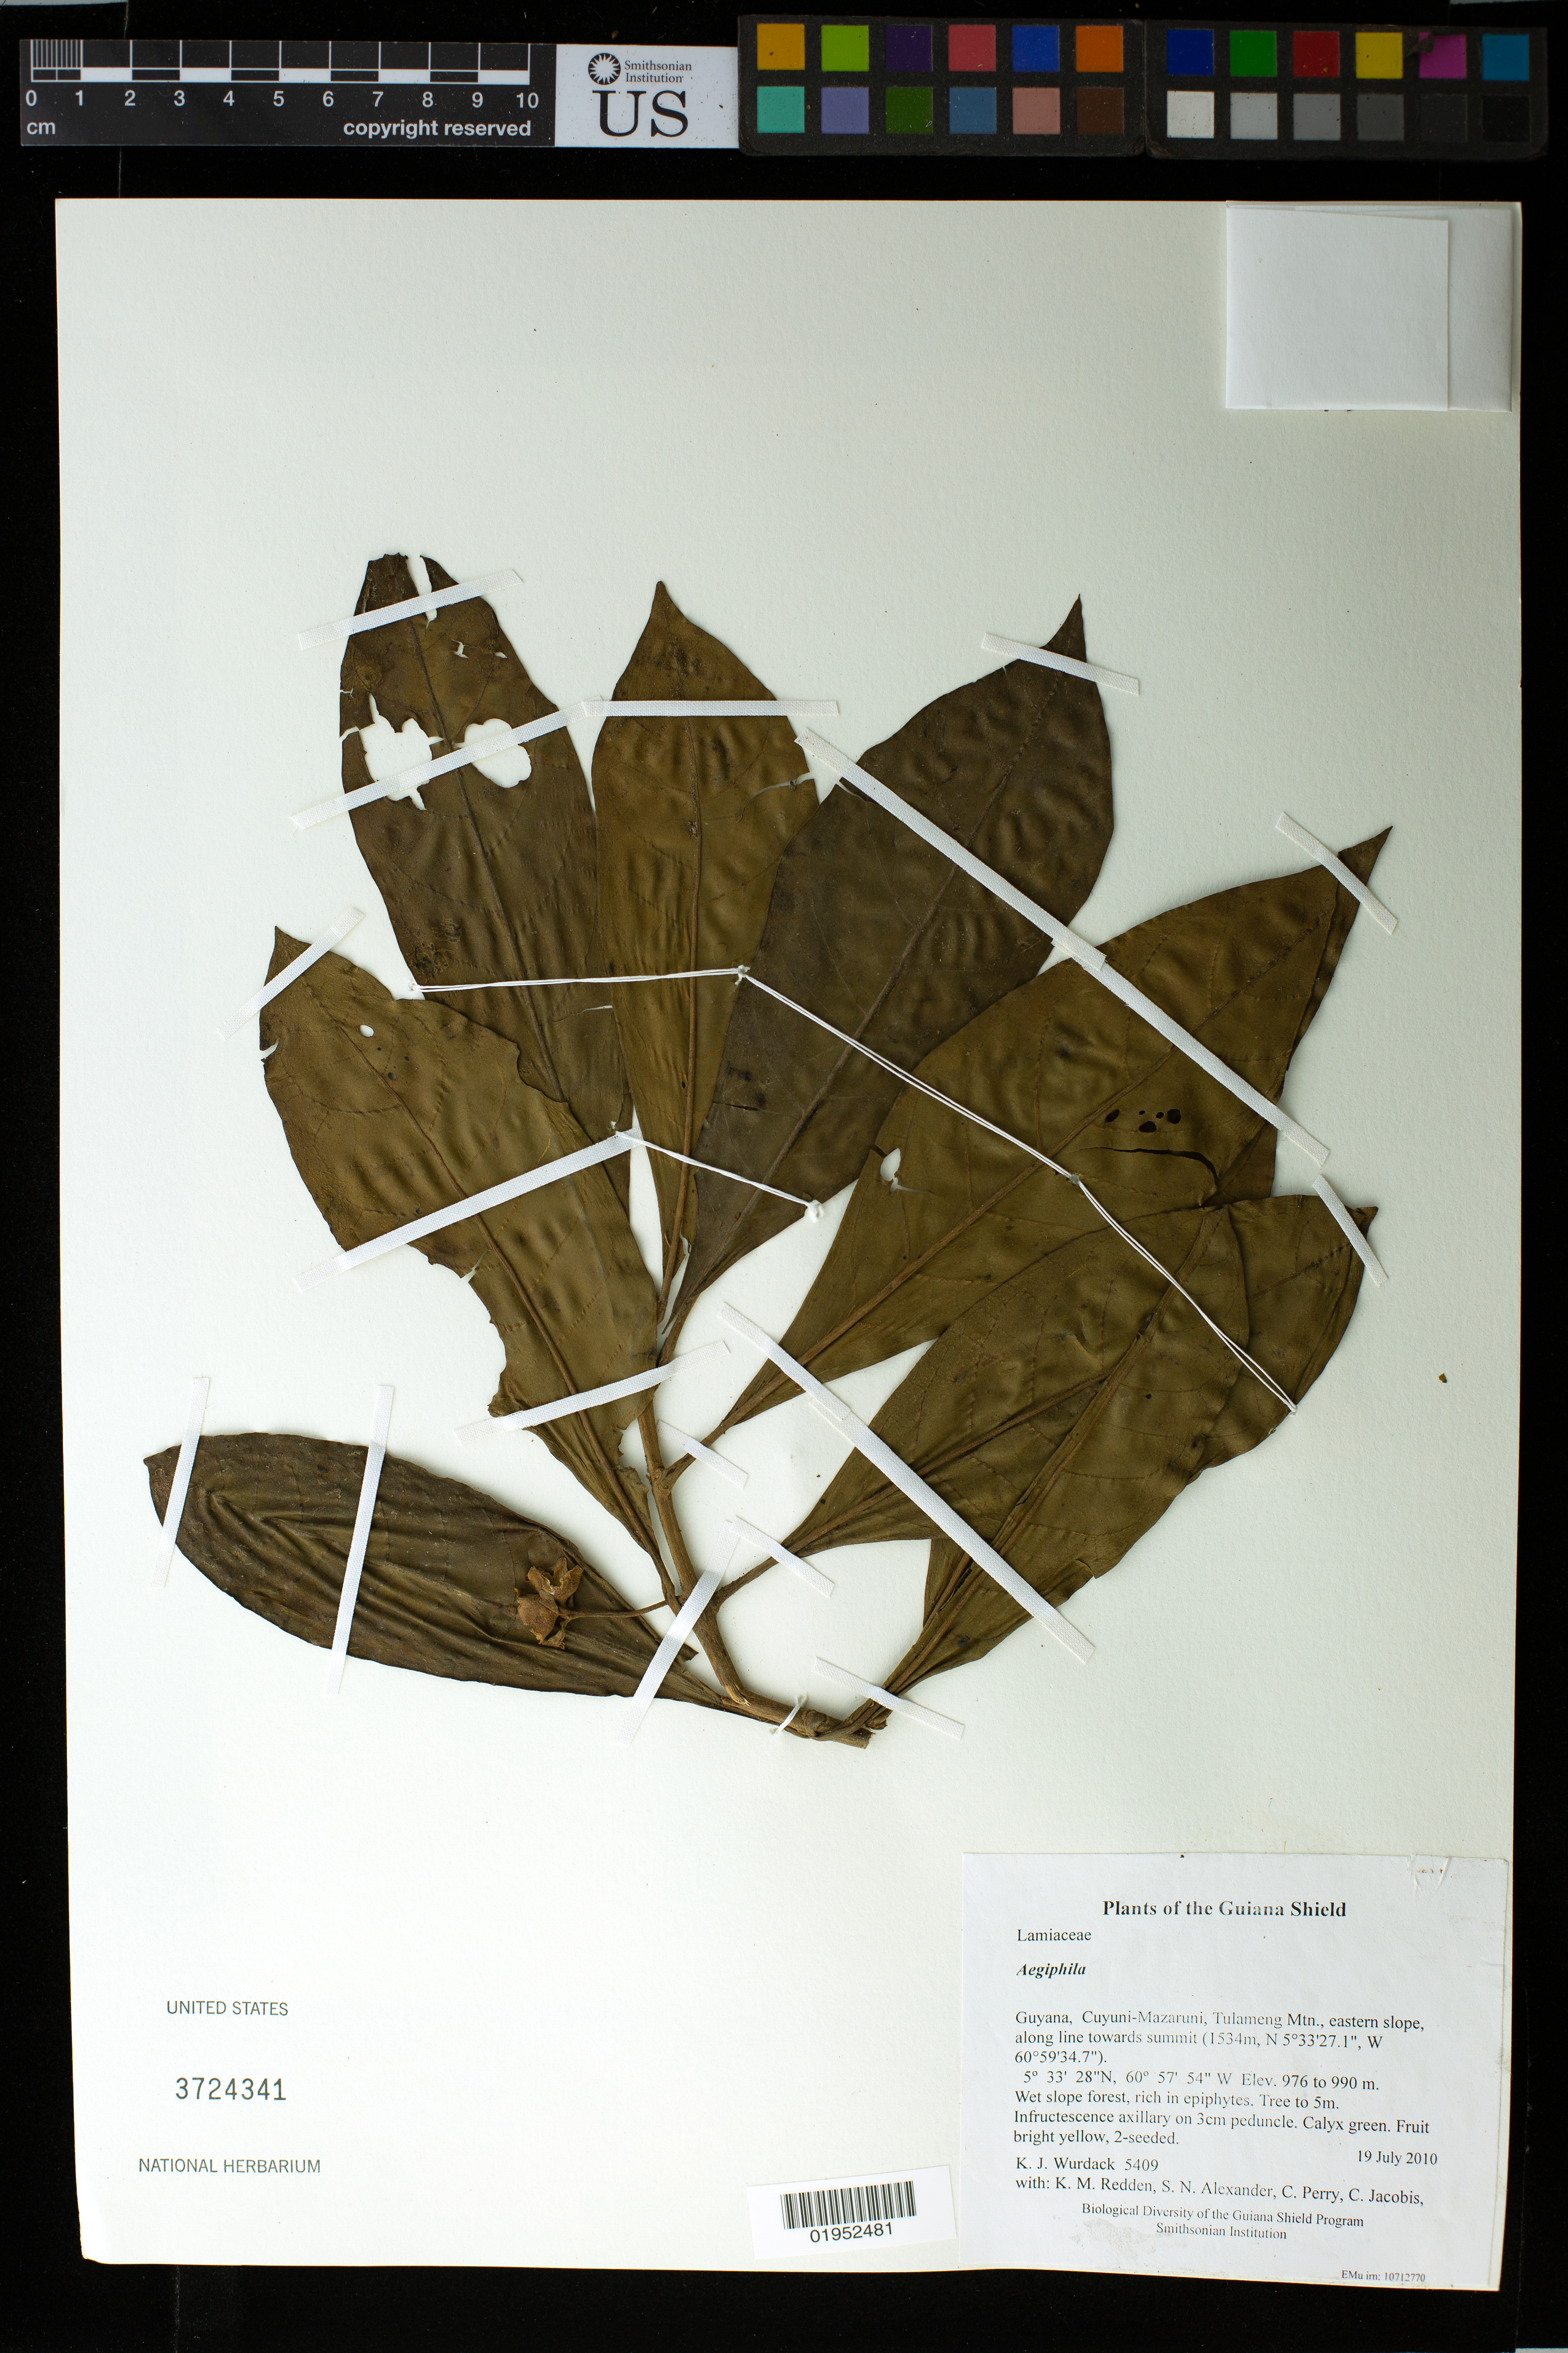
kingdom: Plantae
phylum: Tracheophyta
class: Magnoliopsida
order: Lamiales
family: Lamiaceae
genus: Aegiphila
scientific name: Aegiphila sp.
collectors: K. Wurdack, K. M. Redden, S. N. Alexander, C. Perry, C. Jacobis, D. Hunter, V. Roland & H. Hunter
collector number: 5409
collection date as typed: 19 July 2010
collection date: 2010-07-19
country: Guyana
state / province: Cuyuni-Mazaruni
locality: Tulameng Mtn., eastern slope, along line towards summit (1534m, N 5°33'27.1", W 60°59'34.7")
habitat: Wet slope forest, rich in epiphytes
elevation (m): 976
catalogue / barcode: US 3724341